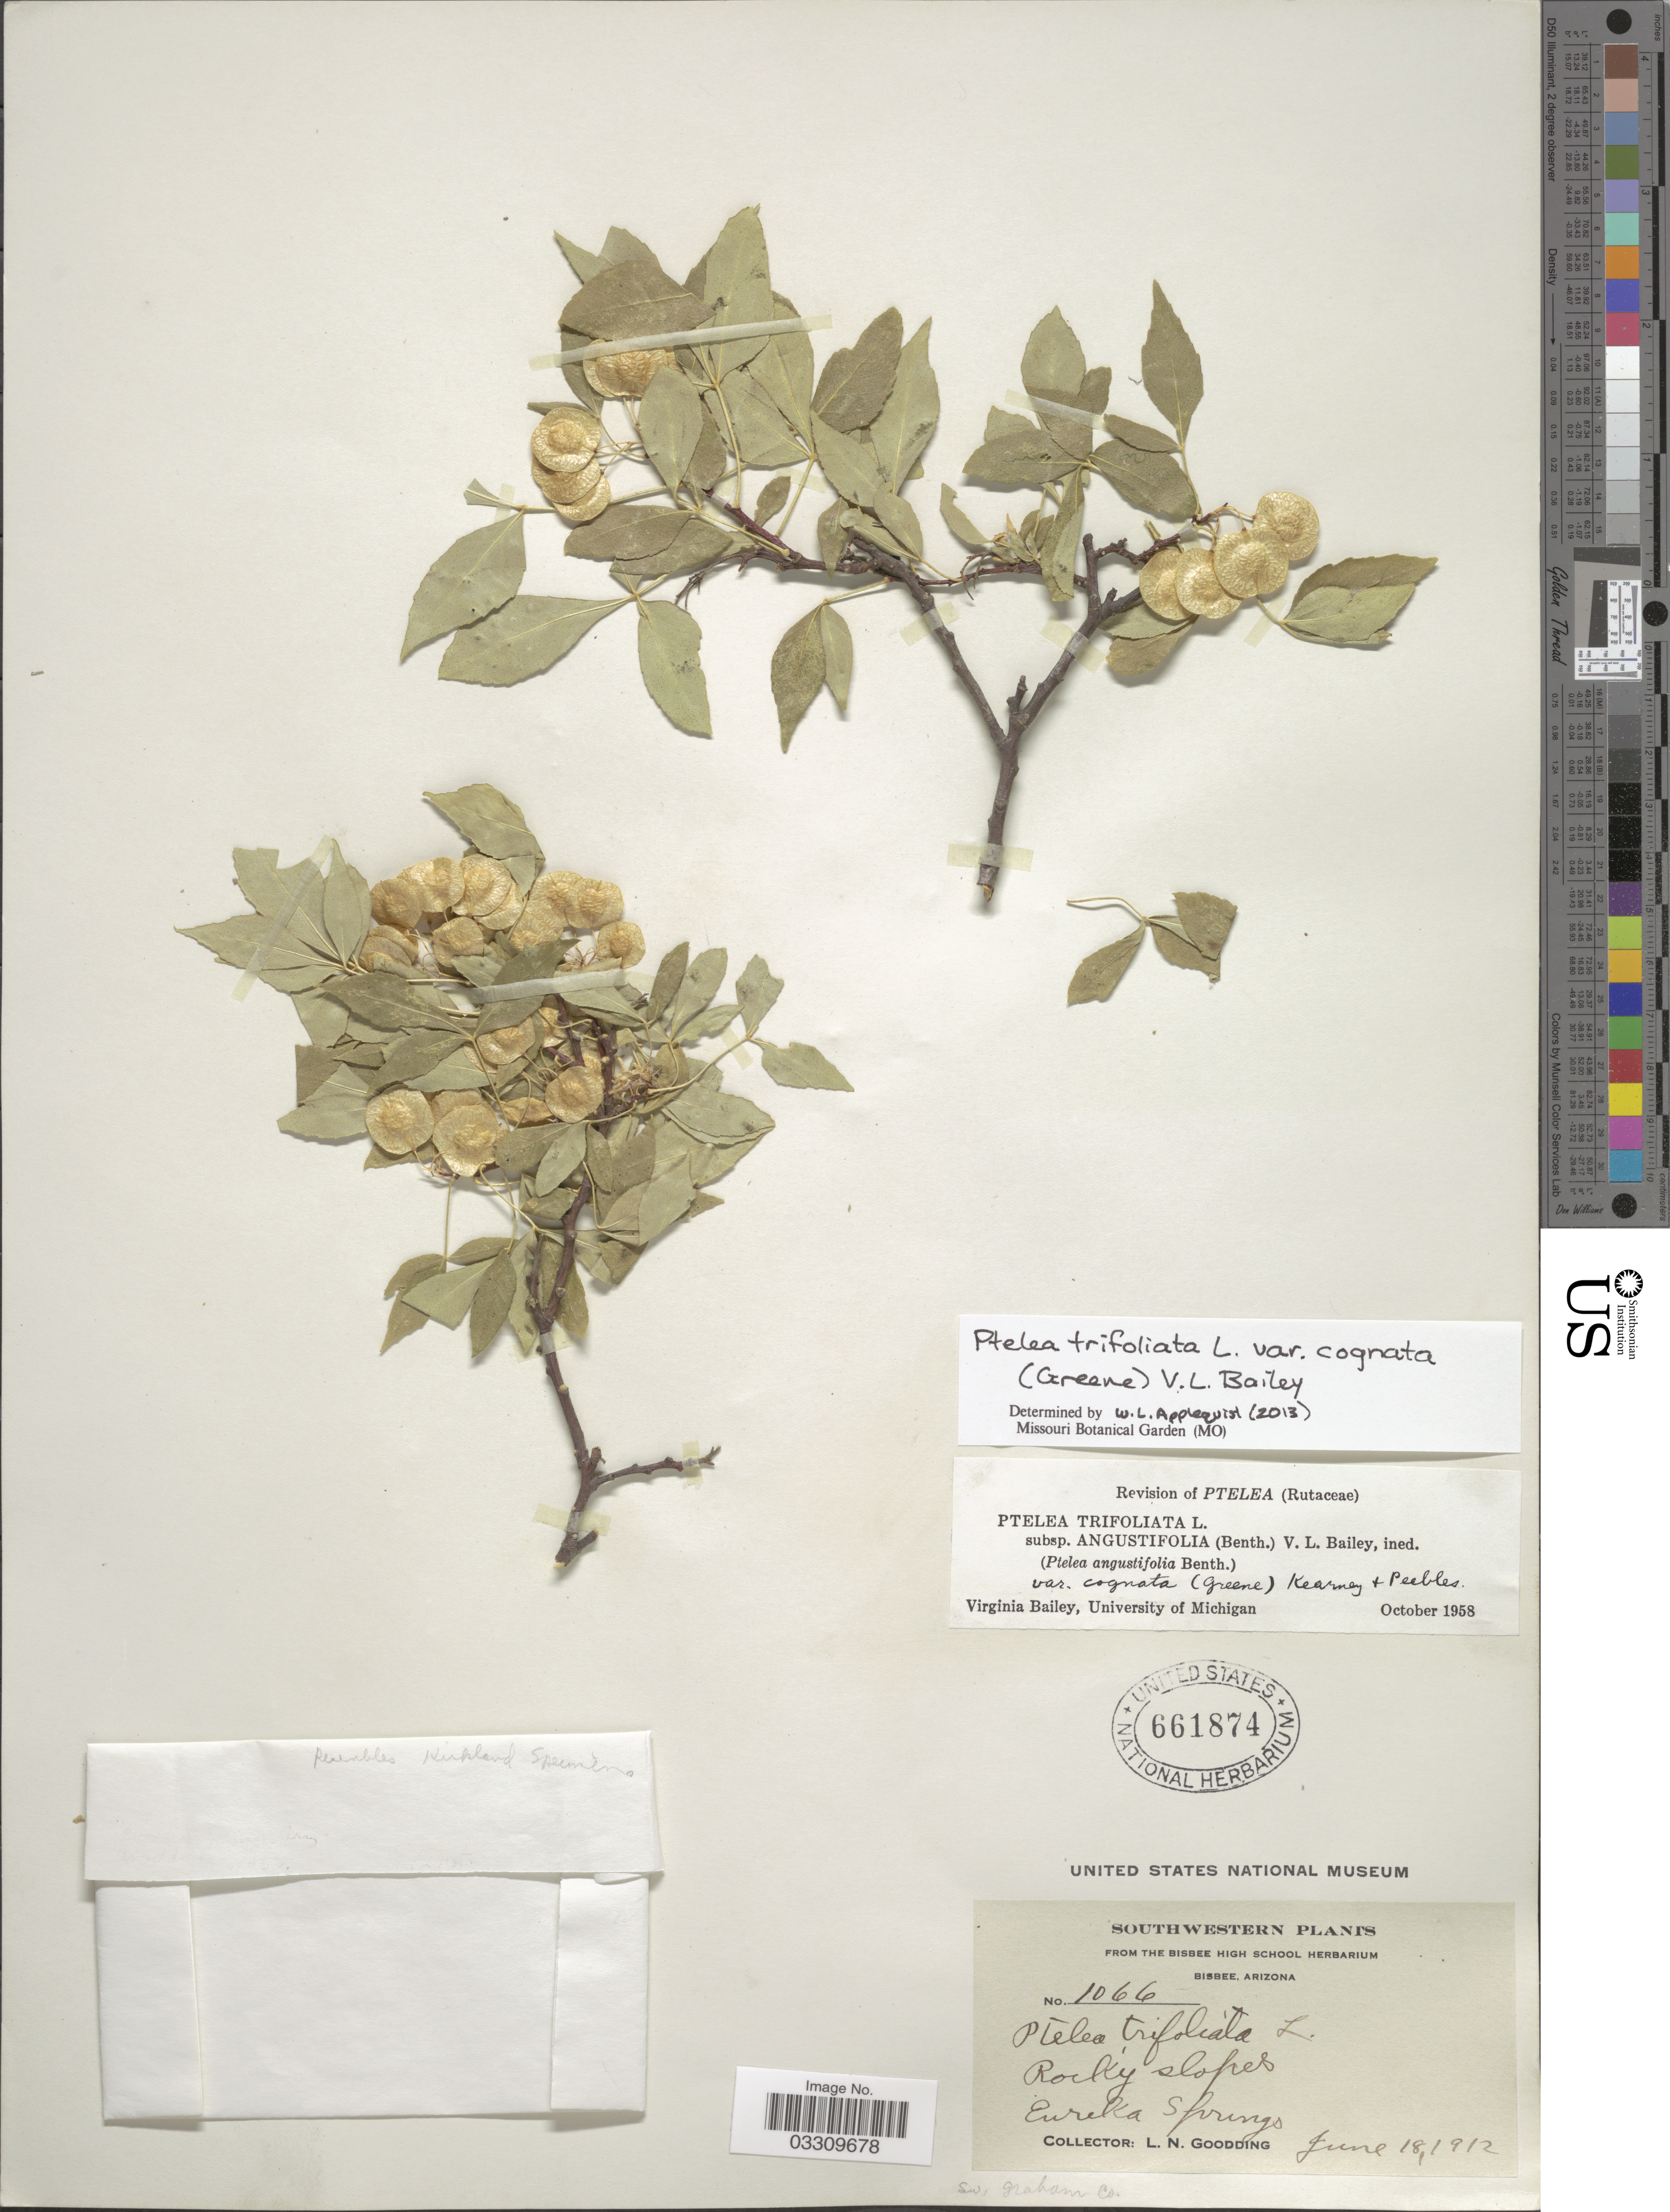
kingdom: Plantae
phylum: Tracheophyta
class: Magnoliopsida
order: Sapindales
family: Rutaceae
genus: Ptelea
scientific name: Ptelea trifoliata var. cognata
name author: (Greene) V. L. Bailey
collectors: L. N. Goodding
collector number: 1066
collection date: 1912-06-18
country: United States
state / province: Arizona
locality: Southwestern, Eureka Springs, SW. Graham Co.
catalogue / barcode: US 661874